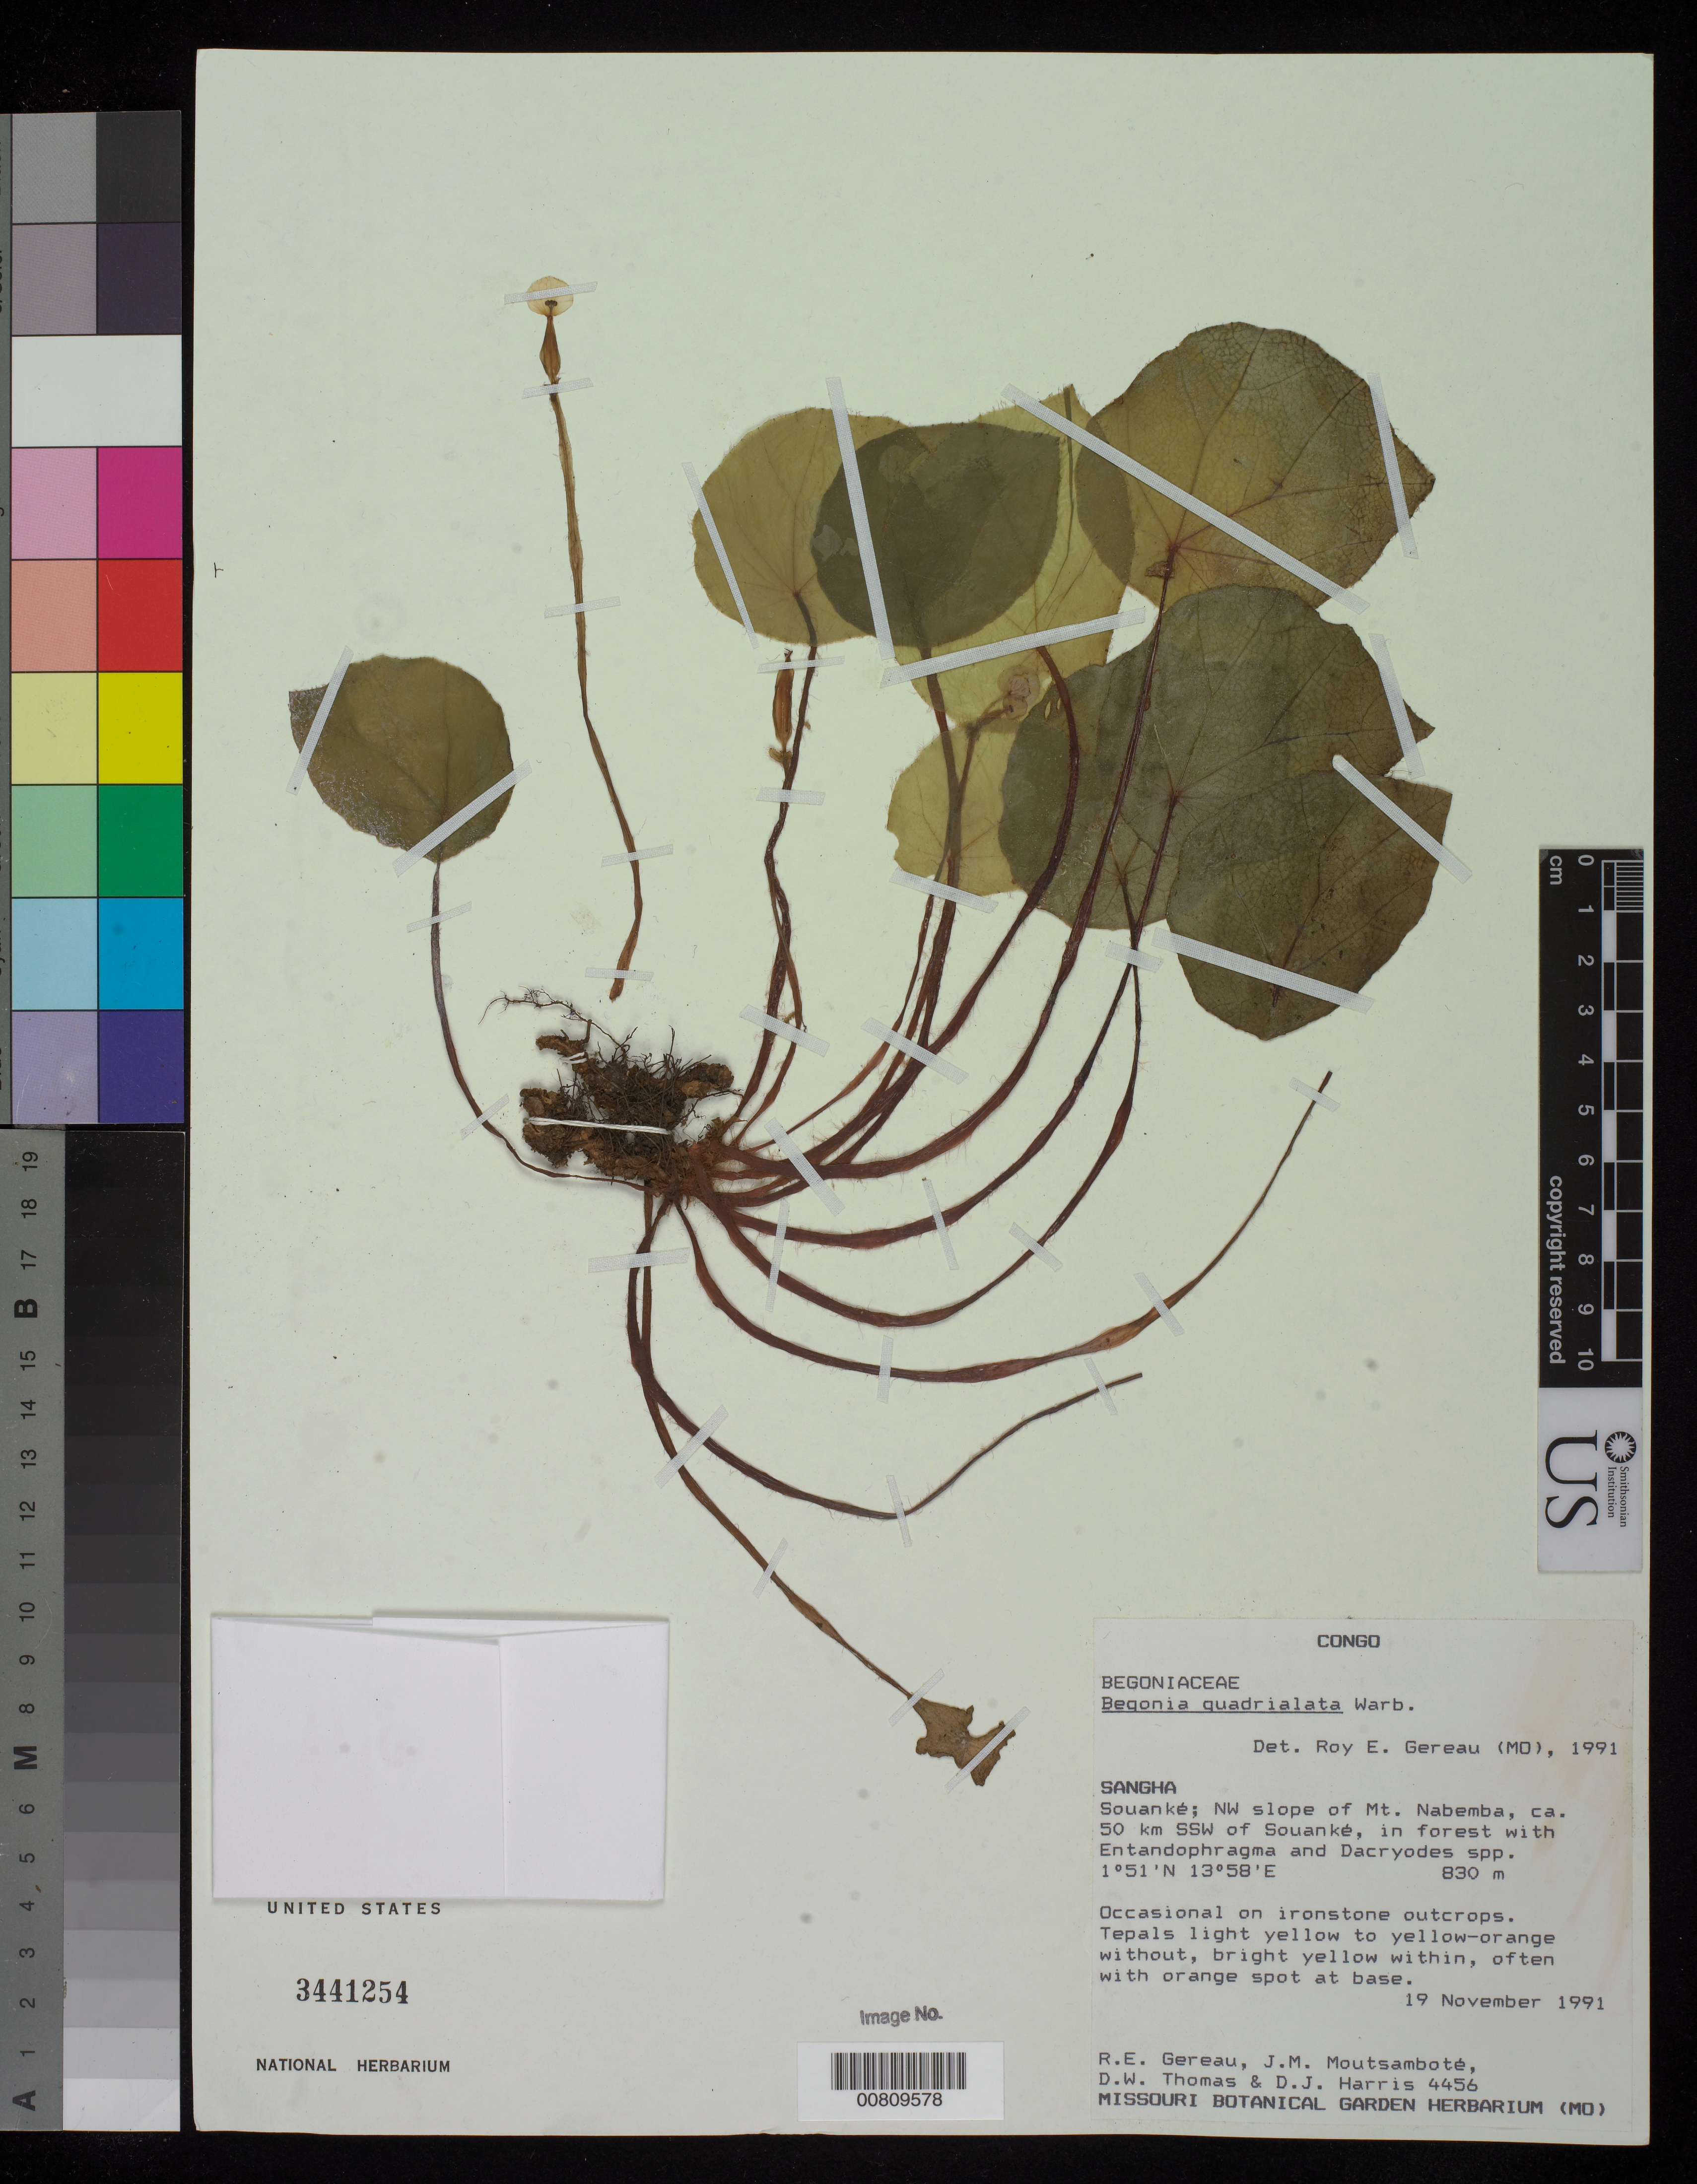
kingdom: Plantae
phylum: Tracheophyta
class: Magnoliopsida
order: Cucurbitales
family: Begoniaceae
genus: Begonia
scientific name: Begonia quadrialata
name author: Warb.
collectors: R. E. Gereau, J. Moutsambote, D. W. Thomas & D. J. Harris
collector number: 4456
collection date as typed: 19 Nov 1991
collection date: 1991-11-19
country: Congo, Republic of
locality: Sangha, SSW of Souanke, NW of Mt. Nabemba.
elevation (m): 830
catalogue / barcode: US 3441254